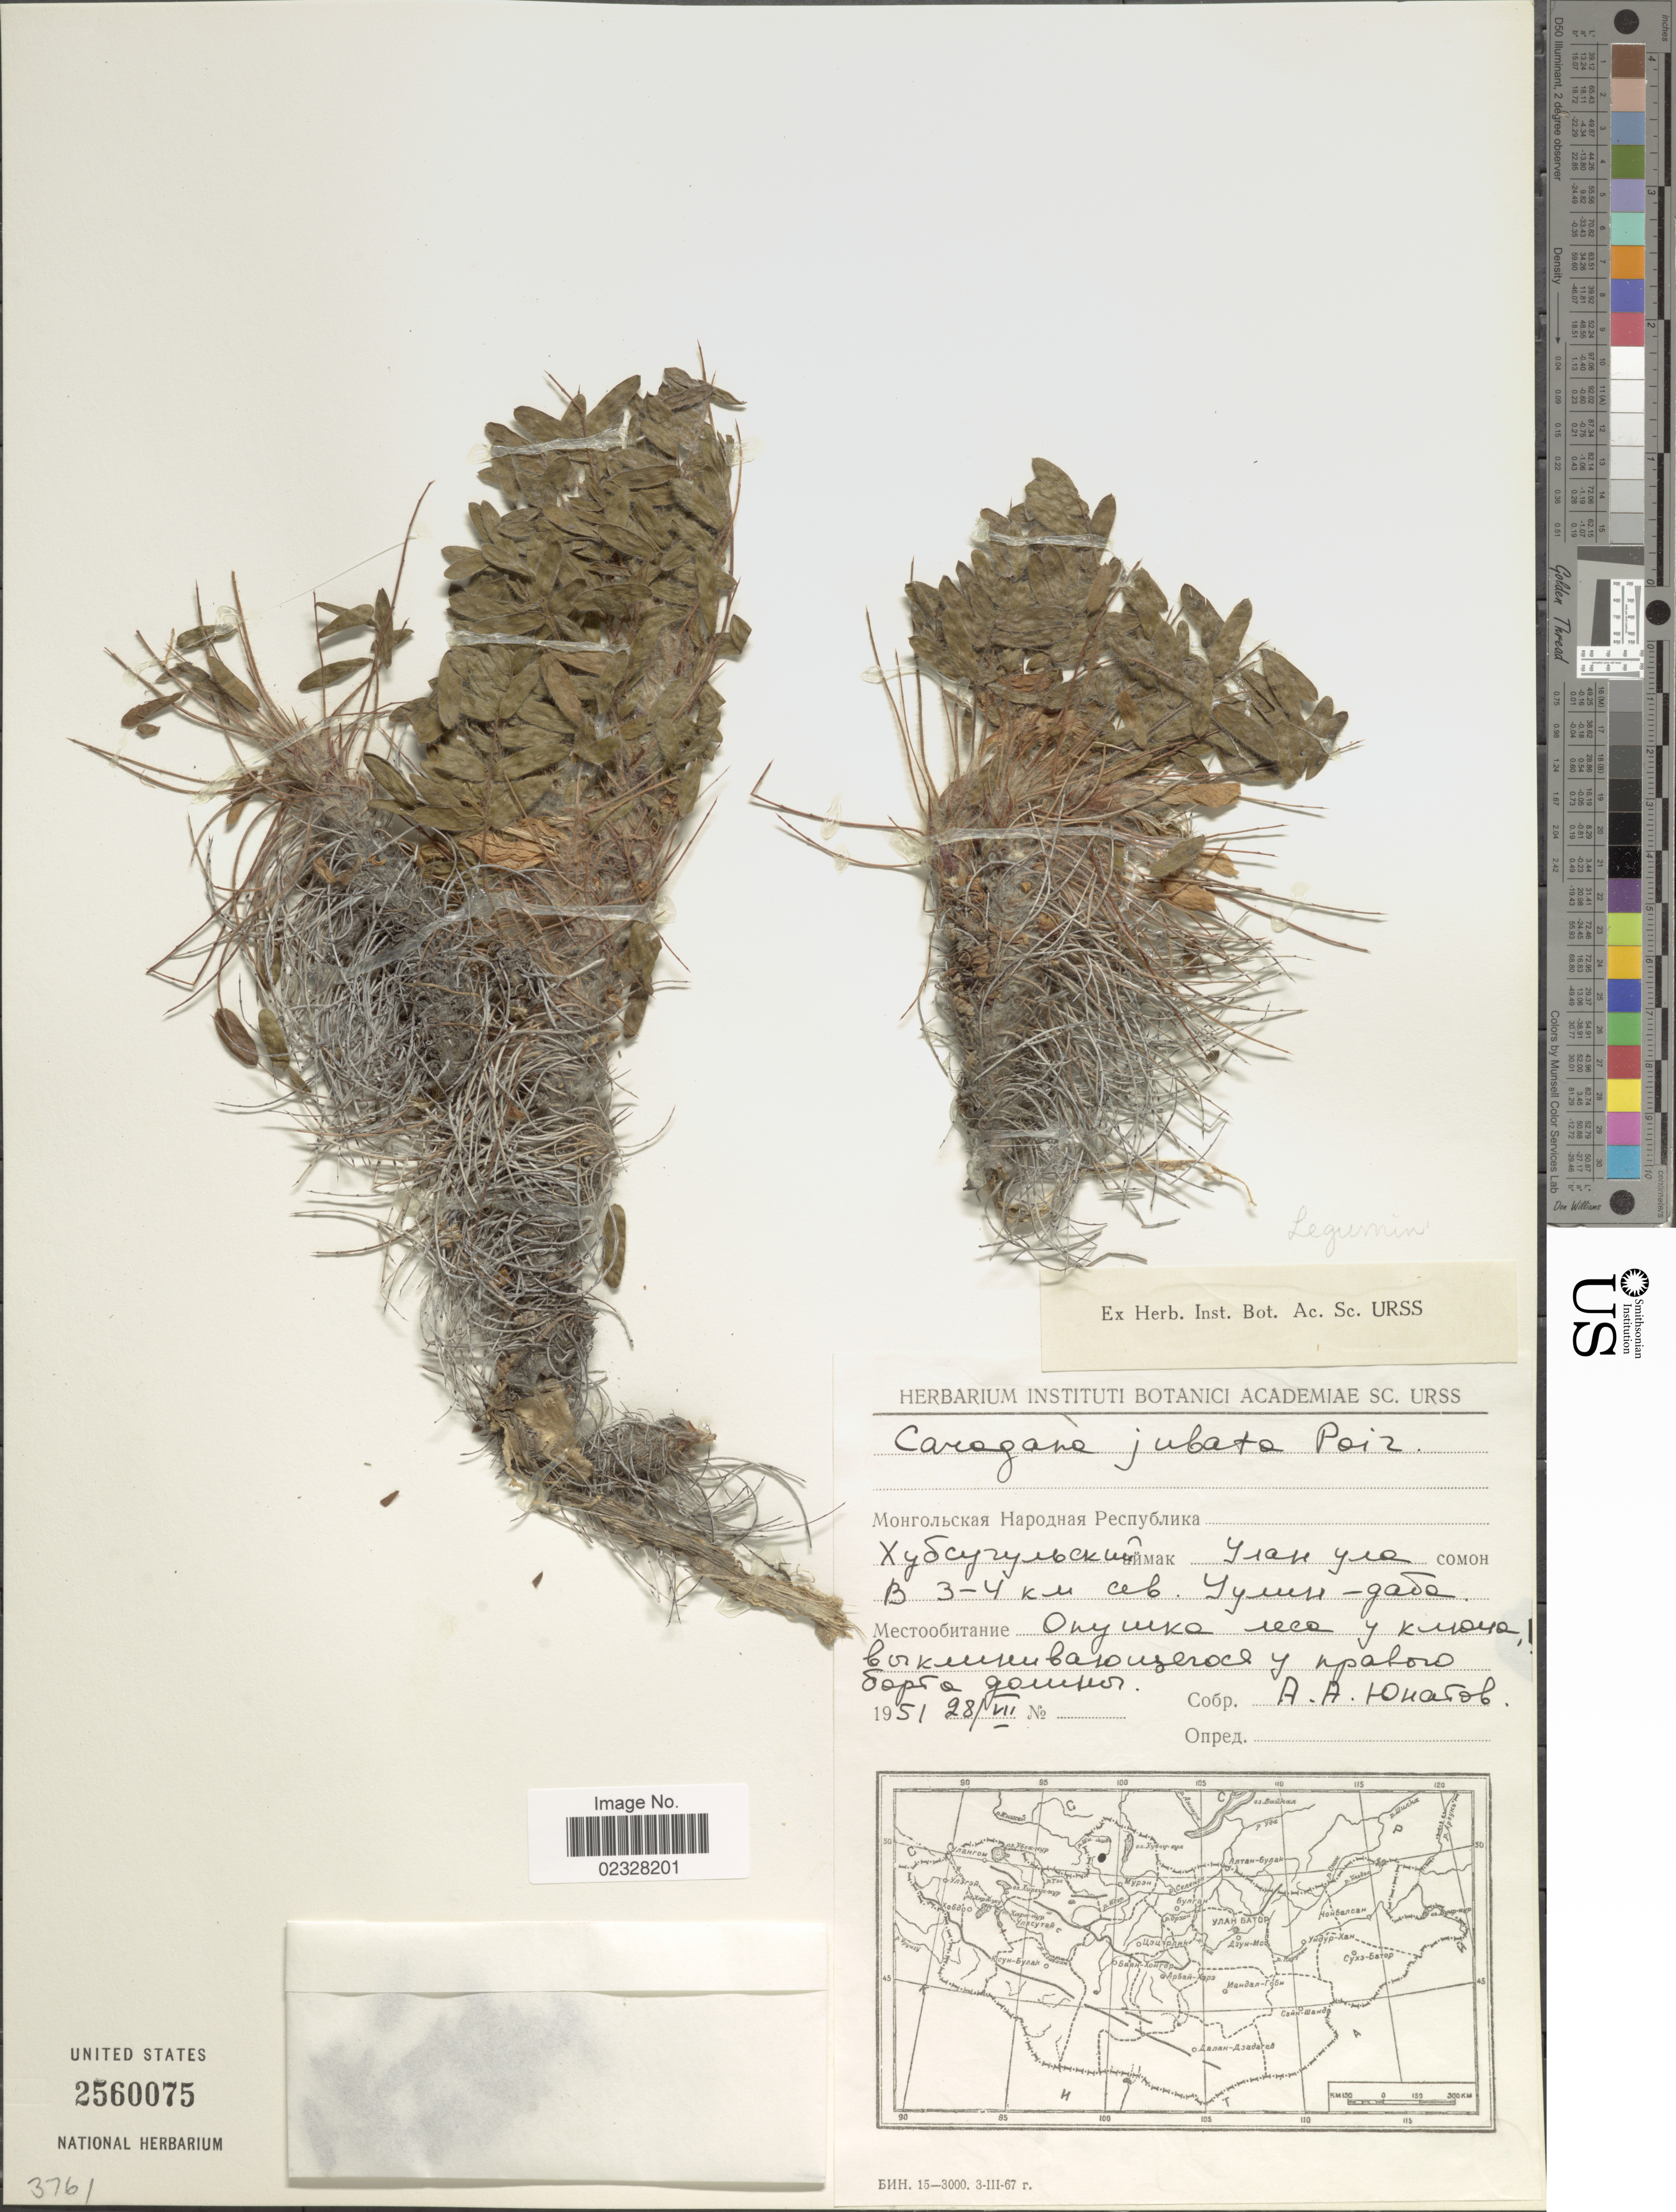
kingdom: Plantae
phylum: Tracheophyta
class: Magnoliopsida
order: Fabales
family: Fabaceae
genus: Caragana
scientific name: Caragana jubata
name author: Poir.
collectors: A. Unatov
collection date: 1951-07-28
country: Mongolia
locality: Ulan ula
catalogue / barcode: US 2560075